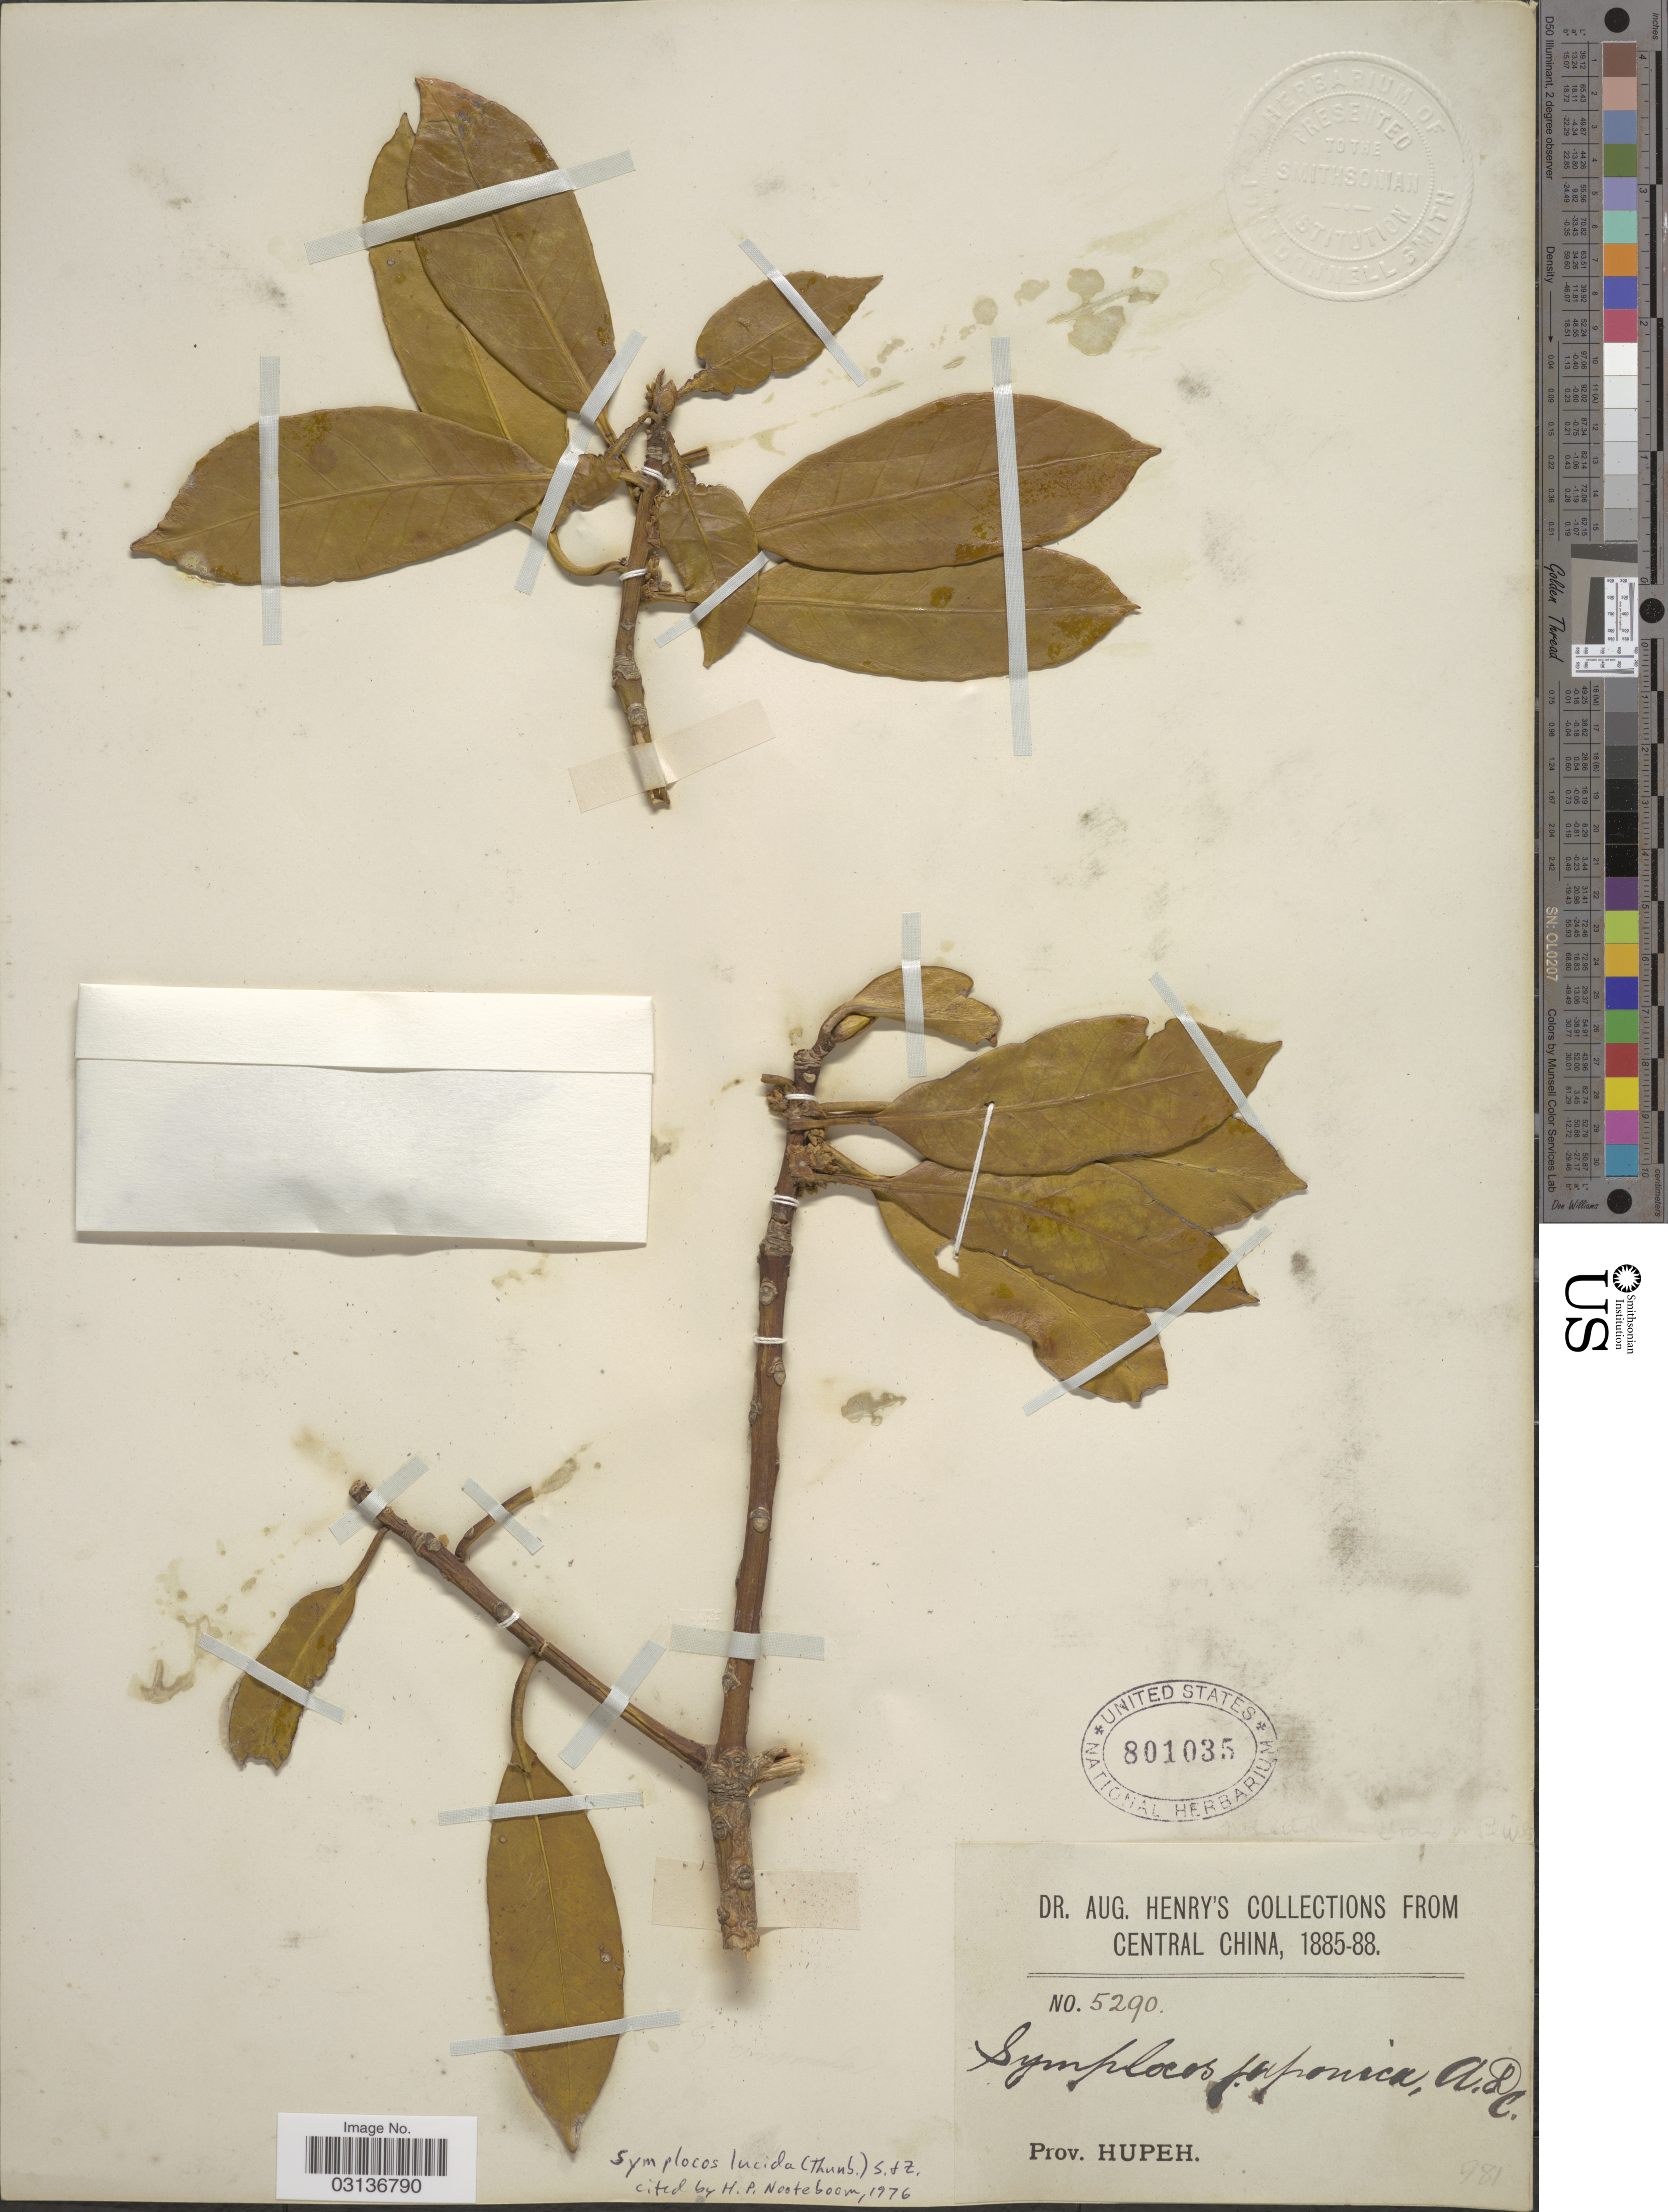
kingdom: Plantae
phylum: Tracheophyta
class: Magnoliopsida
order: Ericales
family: Symplocaceae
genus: Symplocos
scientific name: Symplocos lucida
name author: (Thurb.) Siebold & Zucc.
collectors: A. Henry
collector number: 5290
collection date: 1885/1888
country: China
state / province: Hubei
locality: Central China. Prov. Hupeh.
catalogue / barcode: US 801035